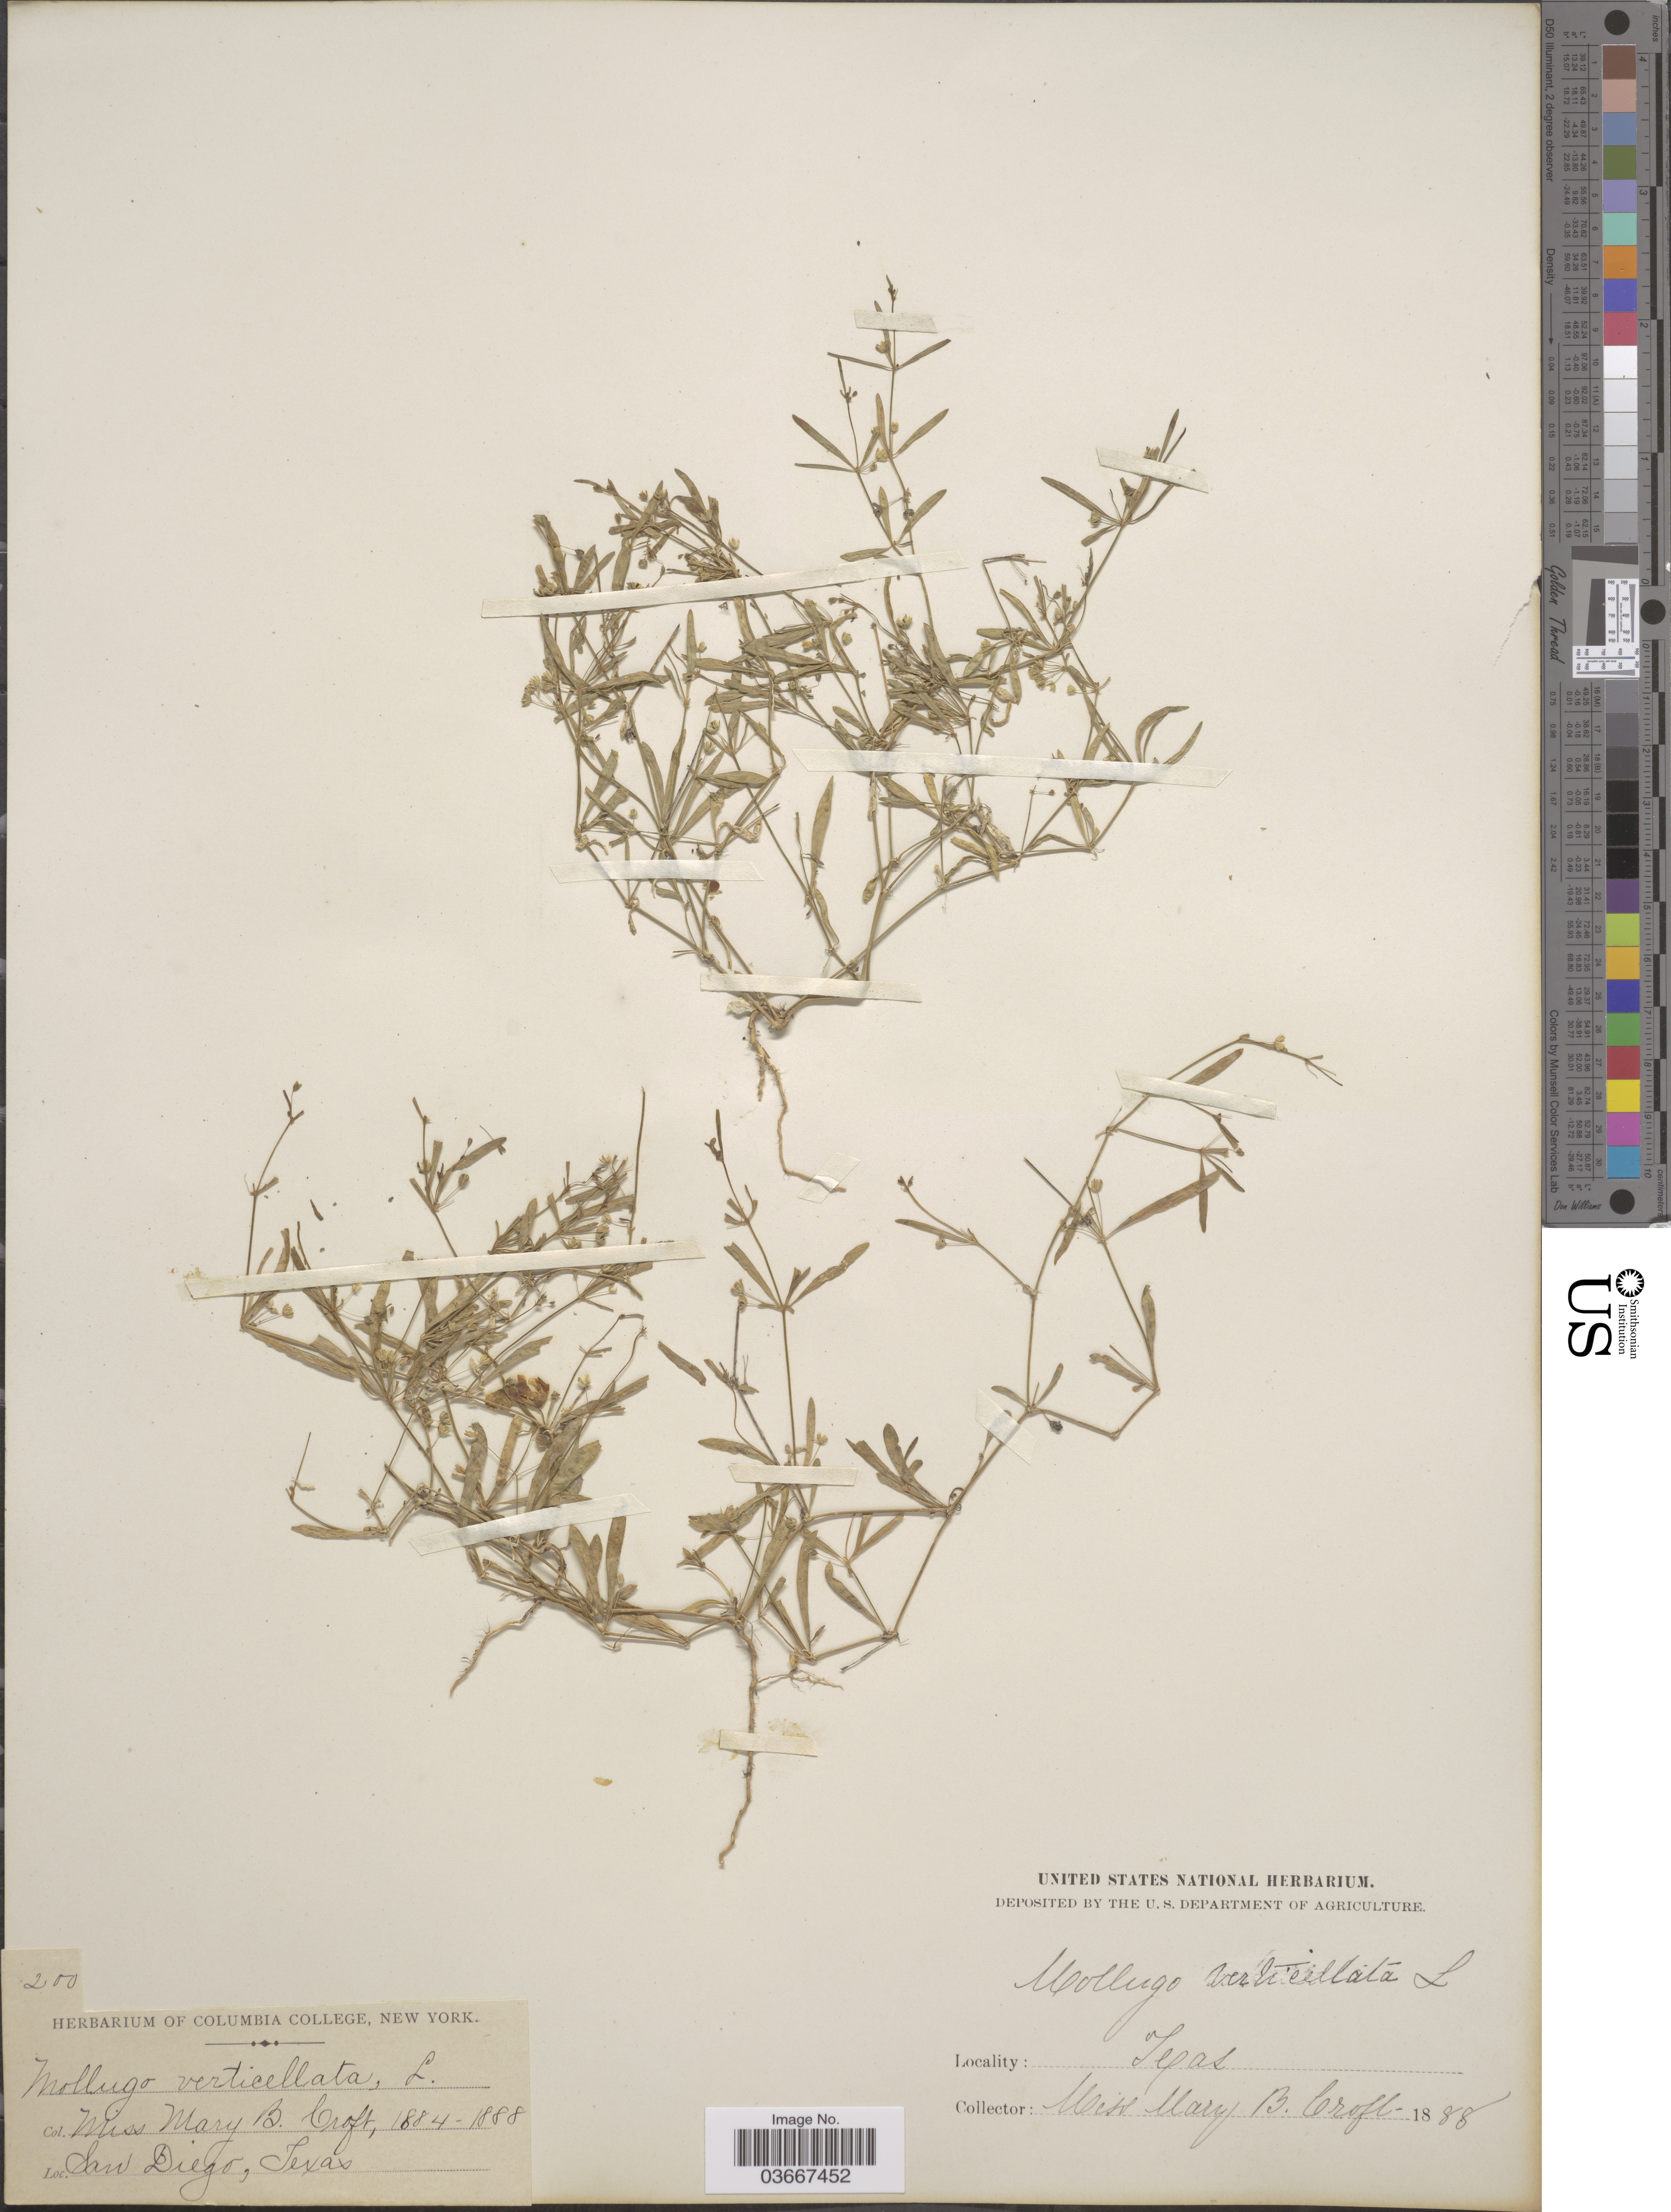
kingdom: Plantae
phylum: Tracheophyta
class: Magnoliopsida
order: Caryophyllales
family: Molluginaceae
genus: Mollugo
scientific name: Mollugo verticillata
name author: L.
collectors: M. Croft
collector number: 200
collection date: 1888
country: United States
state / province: Texas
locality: San Diego.